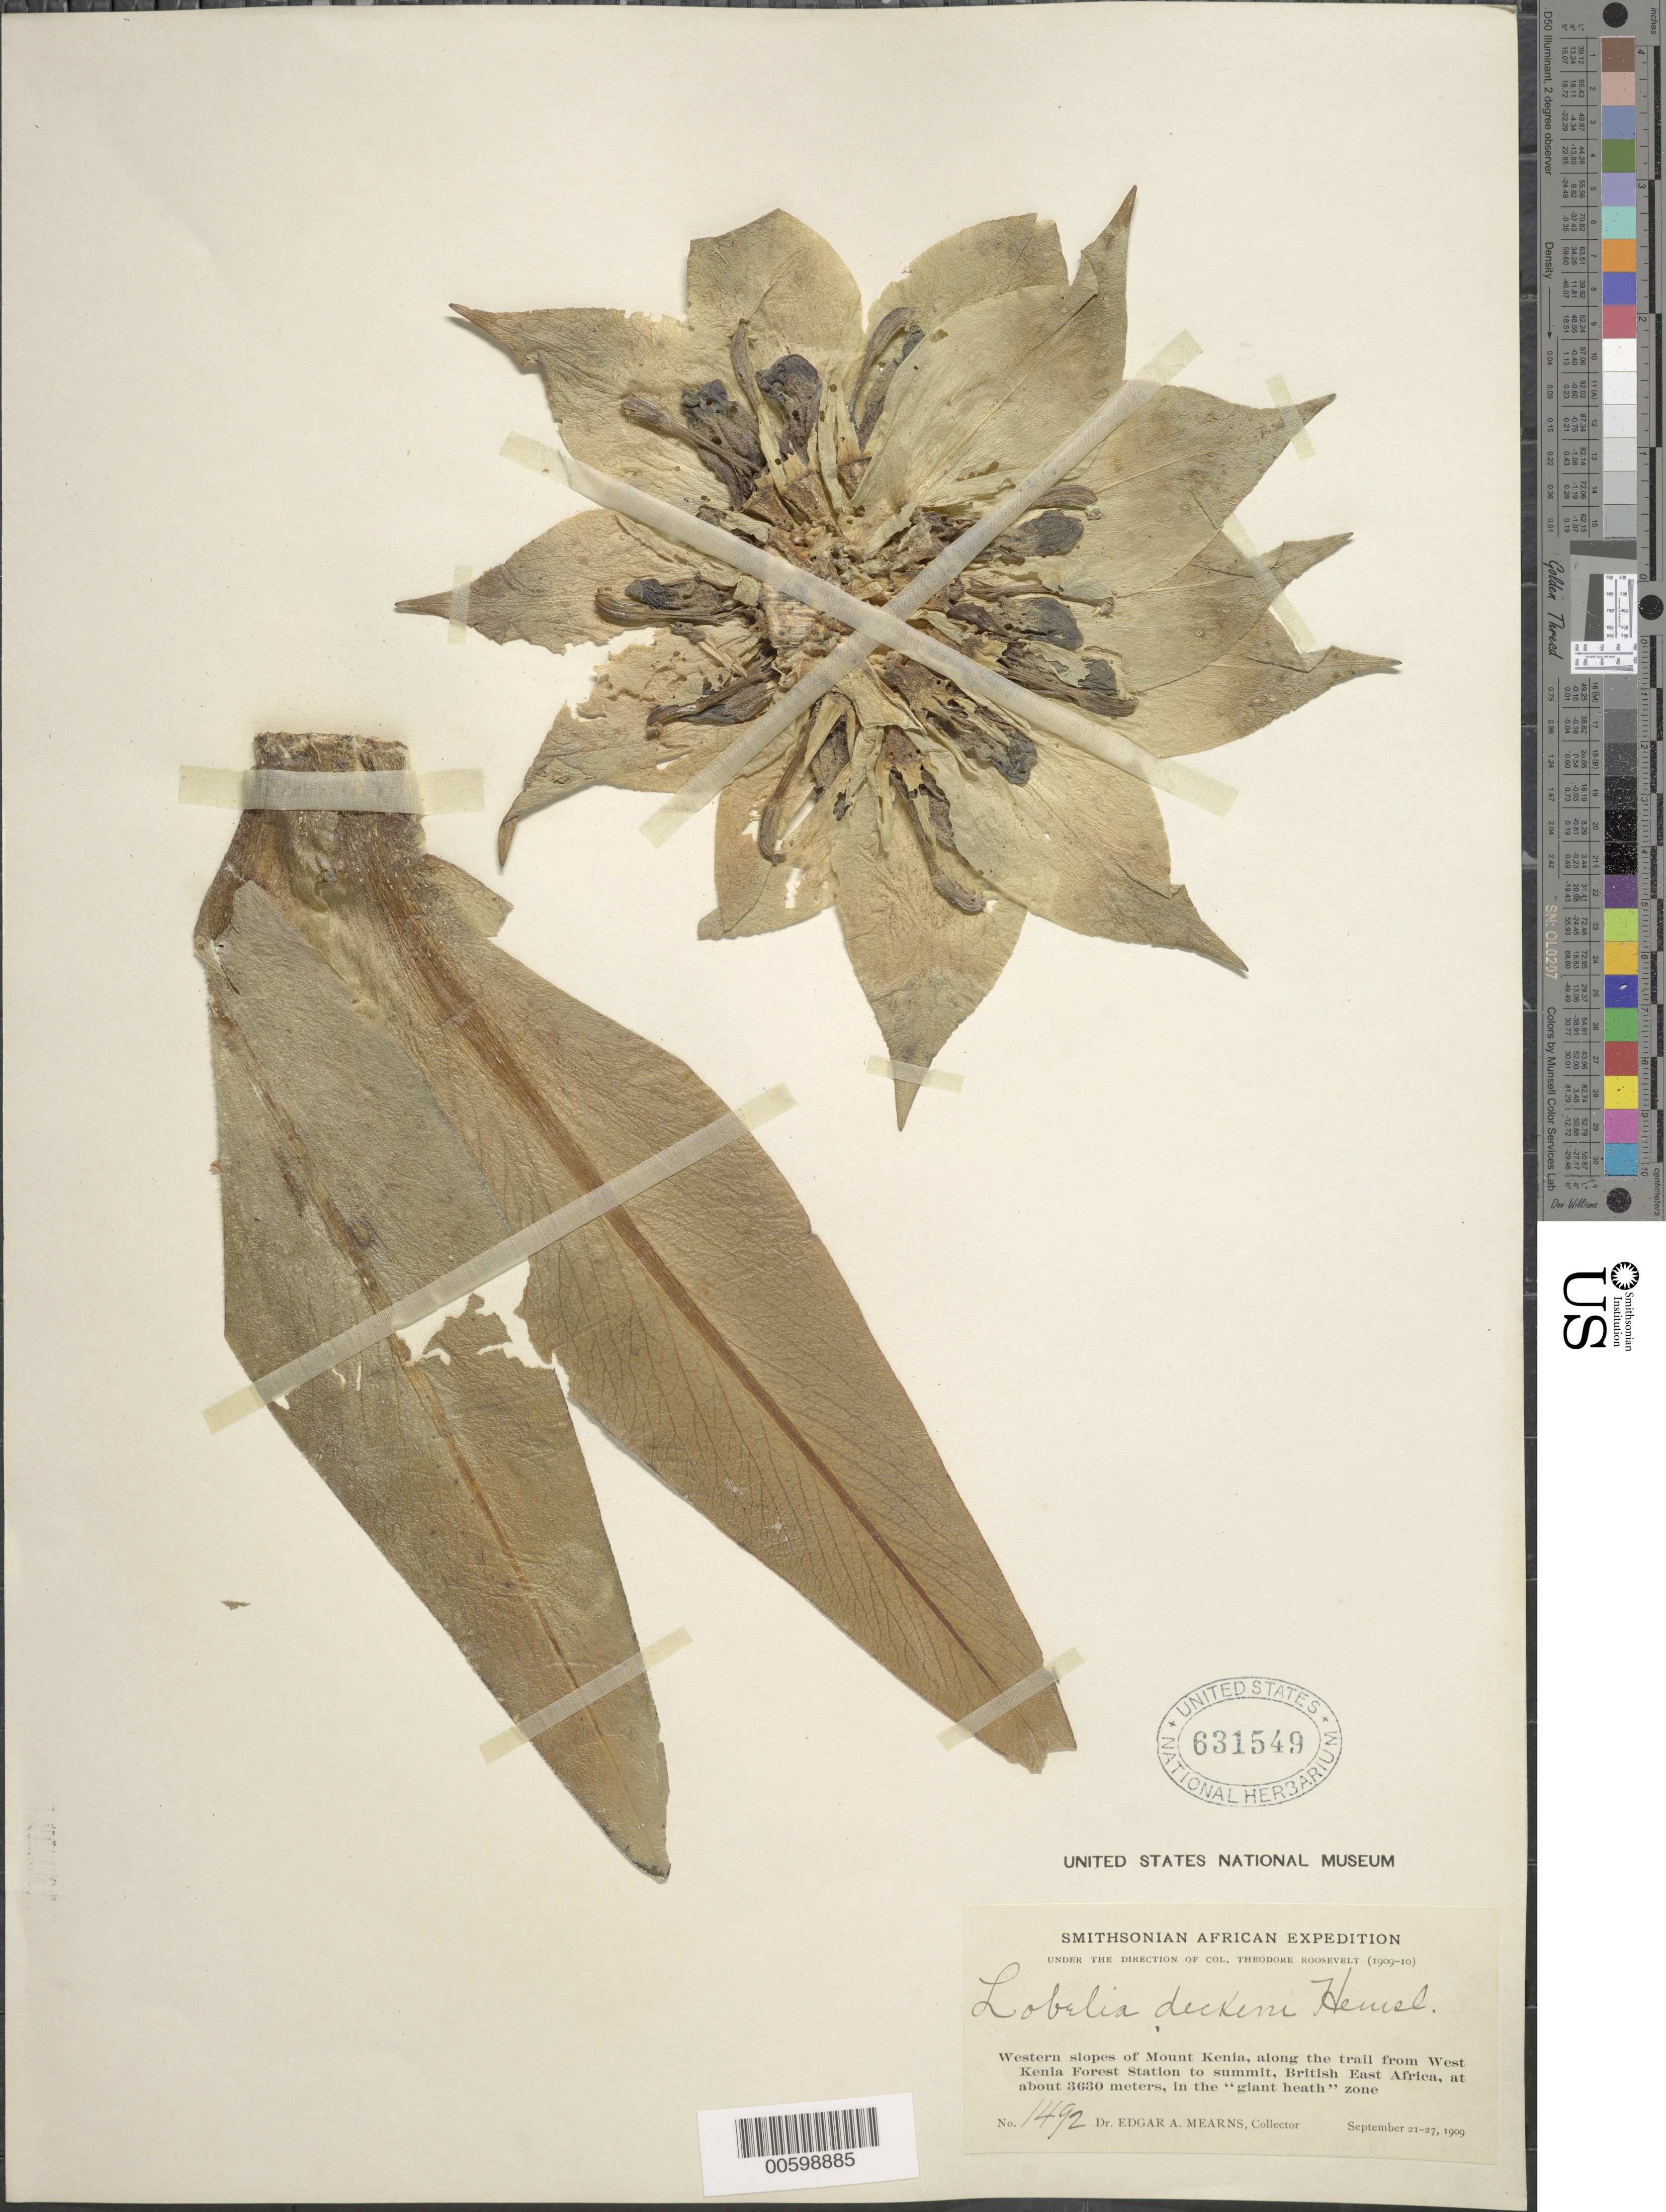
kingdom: Plantae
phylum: Tracheophyta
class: Magnoliopsida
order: Asterales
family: Campanulaceae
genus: Lobelia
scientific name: Lobelia keniensis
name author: Hemsl.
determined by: Wimmer, F. E.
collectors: E. A. Mearns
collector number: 1492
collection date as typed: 21 Sep 1909 to 27 Sep 1909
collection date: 1909-09-21/1909-09-27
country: Kenya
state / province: Nyeri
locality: Western upper slopes of Mount Kenya, above the "giant health" zone, along the trail from West Kenya Forest Station to summit, in the "giant health"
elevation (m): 3630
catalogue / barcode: US 631549